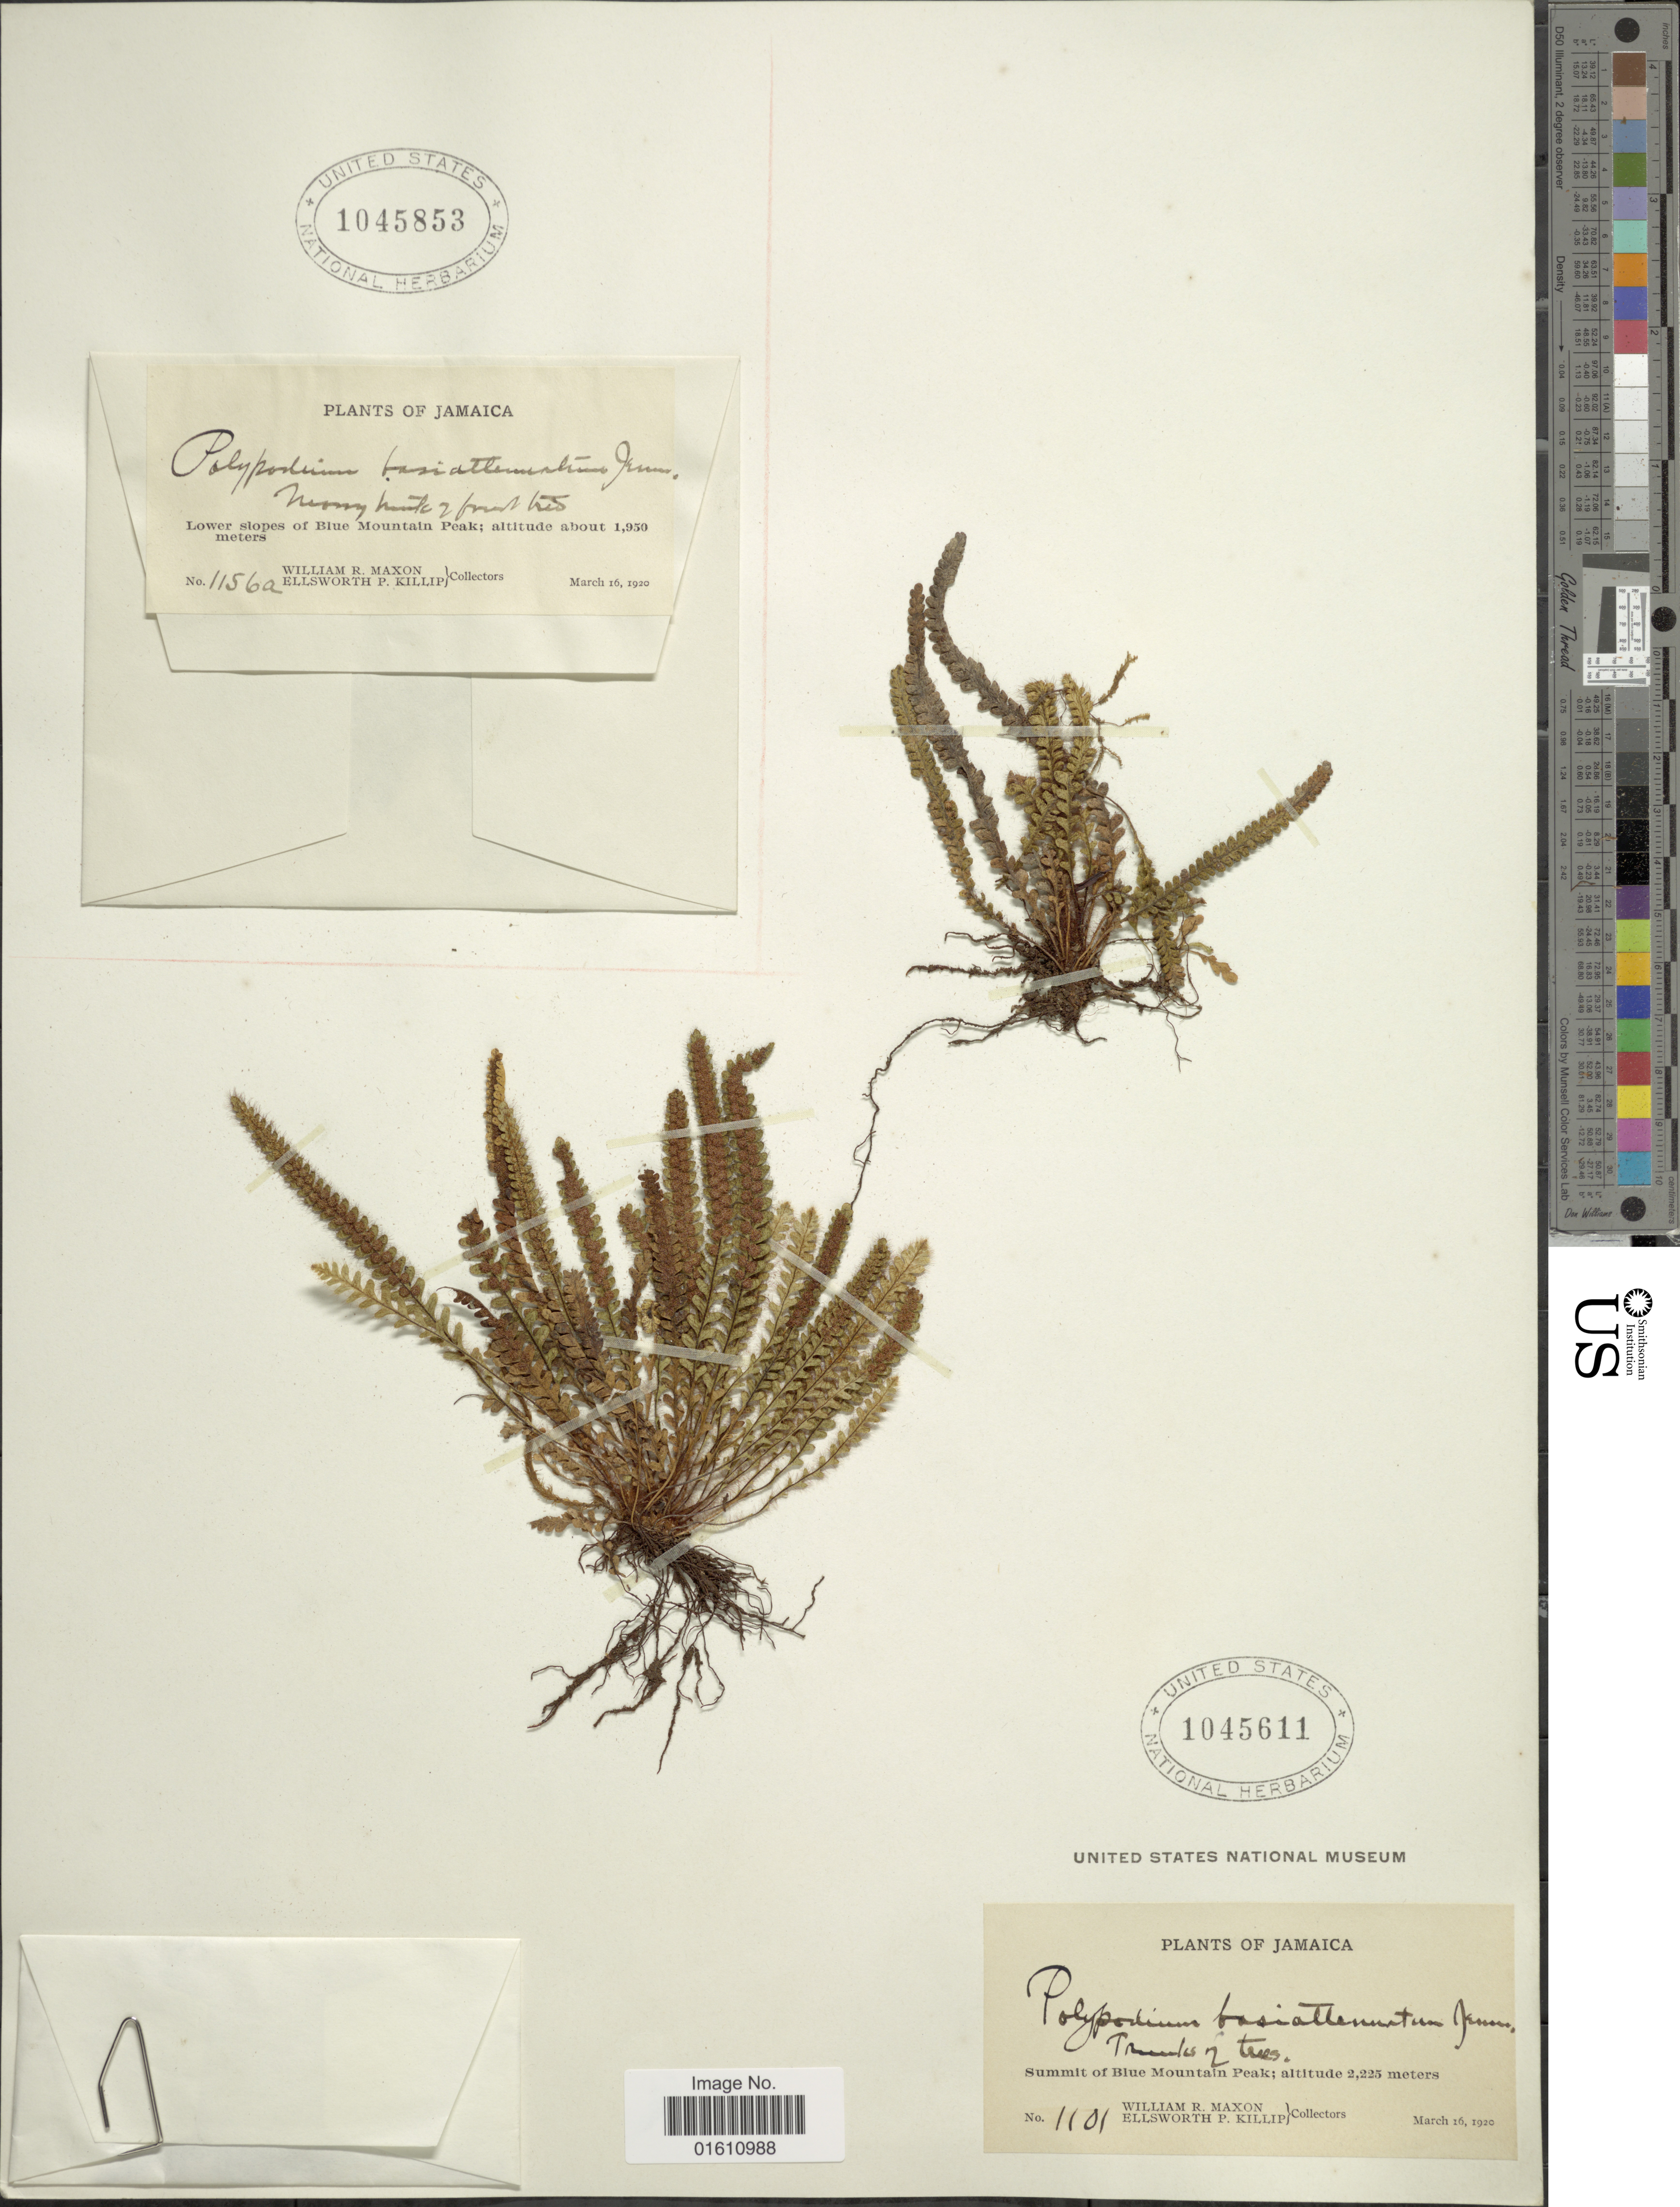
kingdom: Plantae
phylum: Tracheophyta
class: Polypodiopsida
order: Polypodiales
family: Polypodiaceae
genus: Moranopteris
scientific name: Moranopteris basiattenuata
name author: (Jenman) R. Y. Hirai & J. Prado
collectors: W. R. Maxon & E. P. Killip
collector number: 1101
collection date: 1920-03-16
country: Jamaica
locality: Lower slopes of Blue Mountain Peak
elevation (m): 2225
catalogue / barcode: US 1045611-2